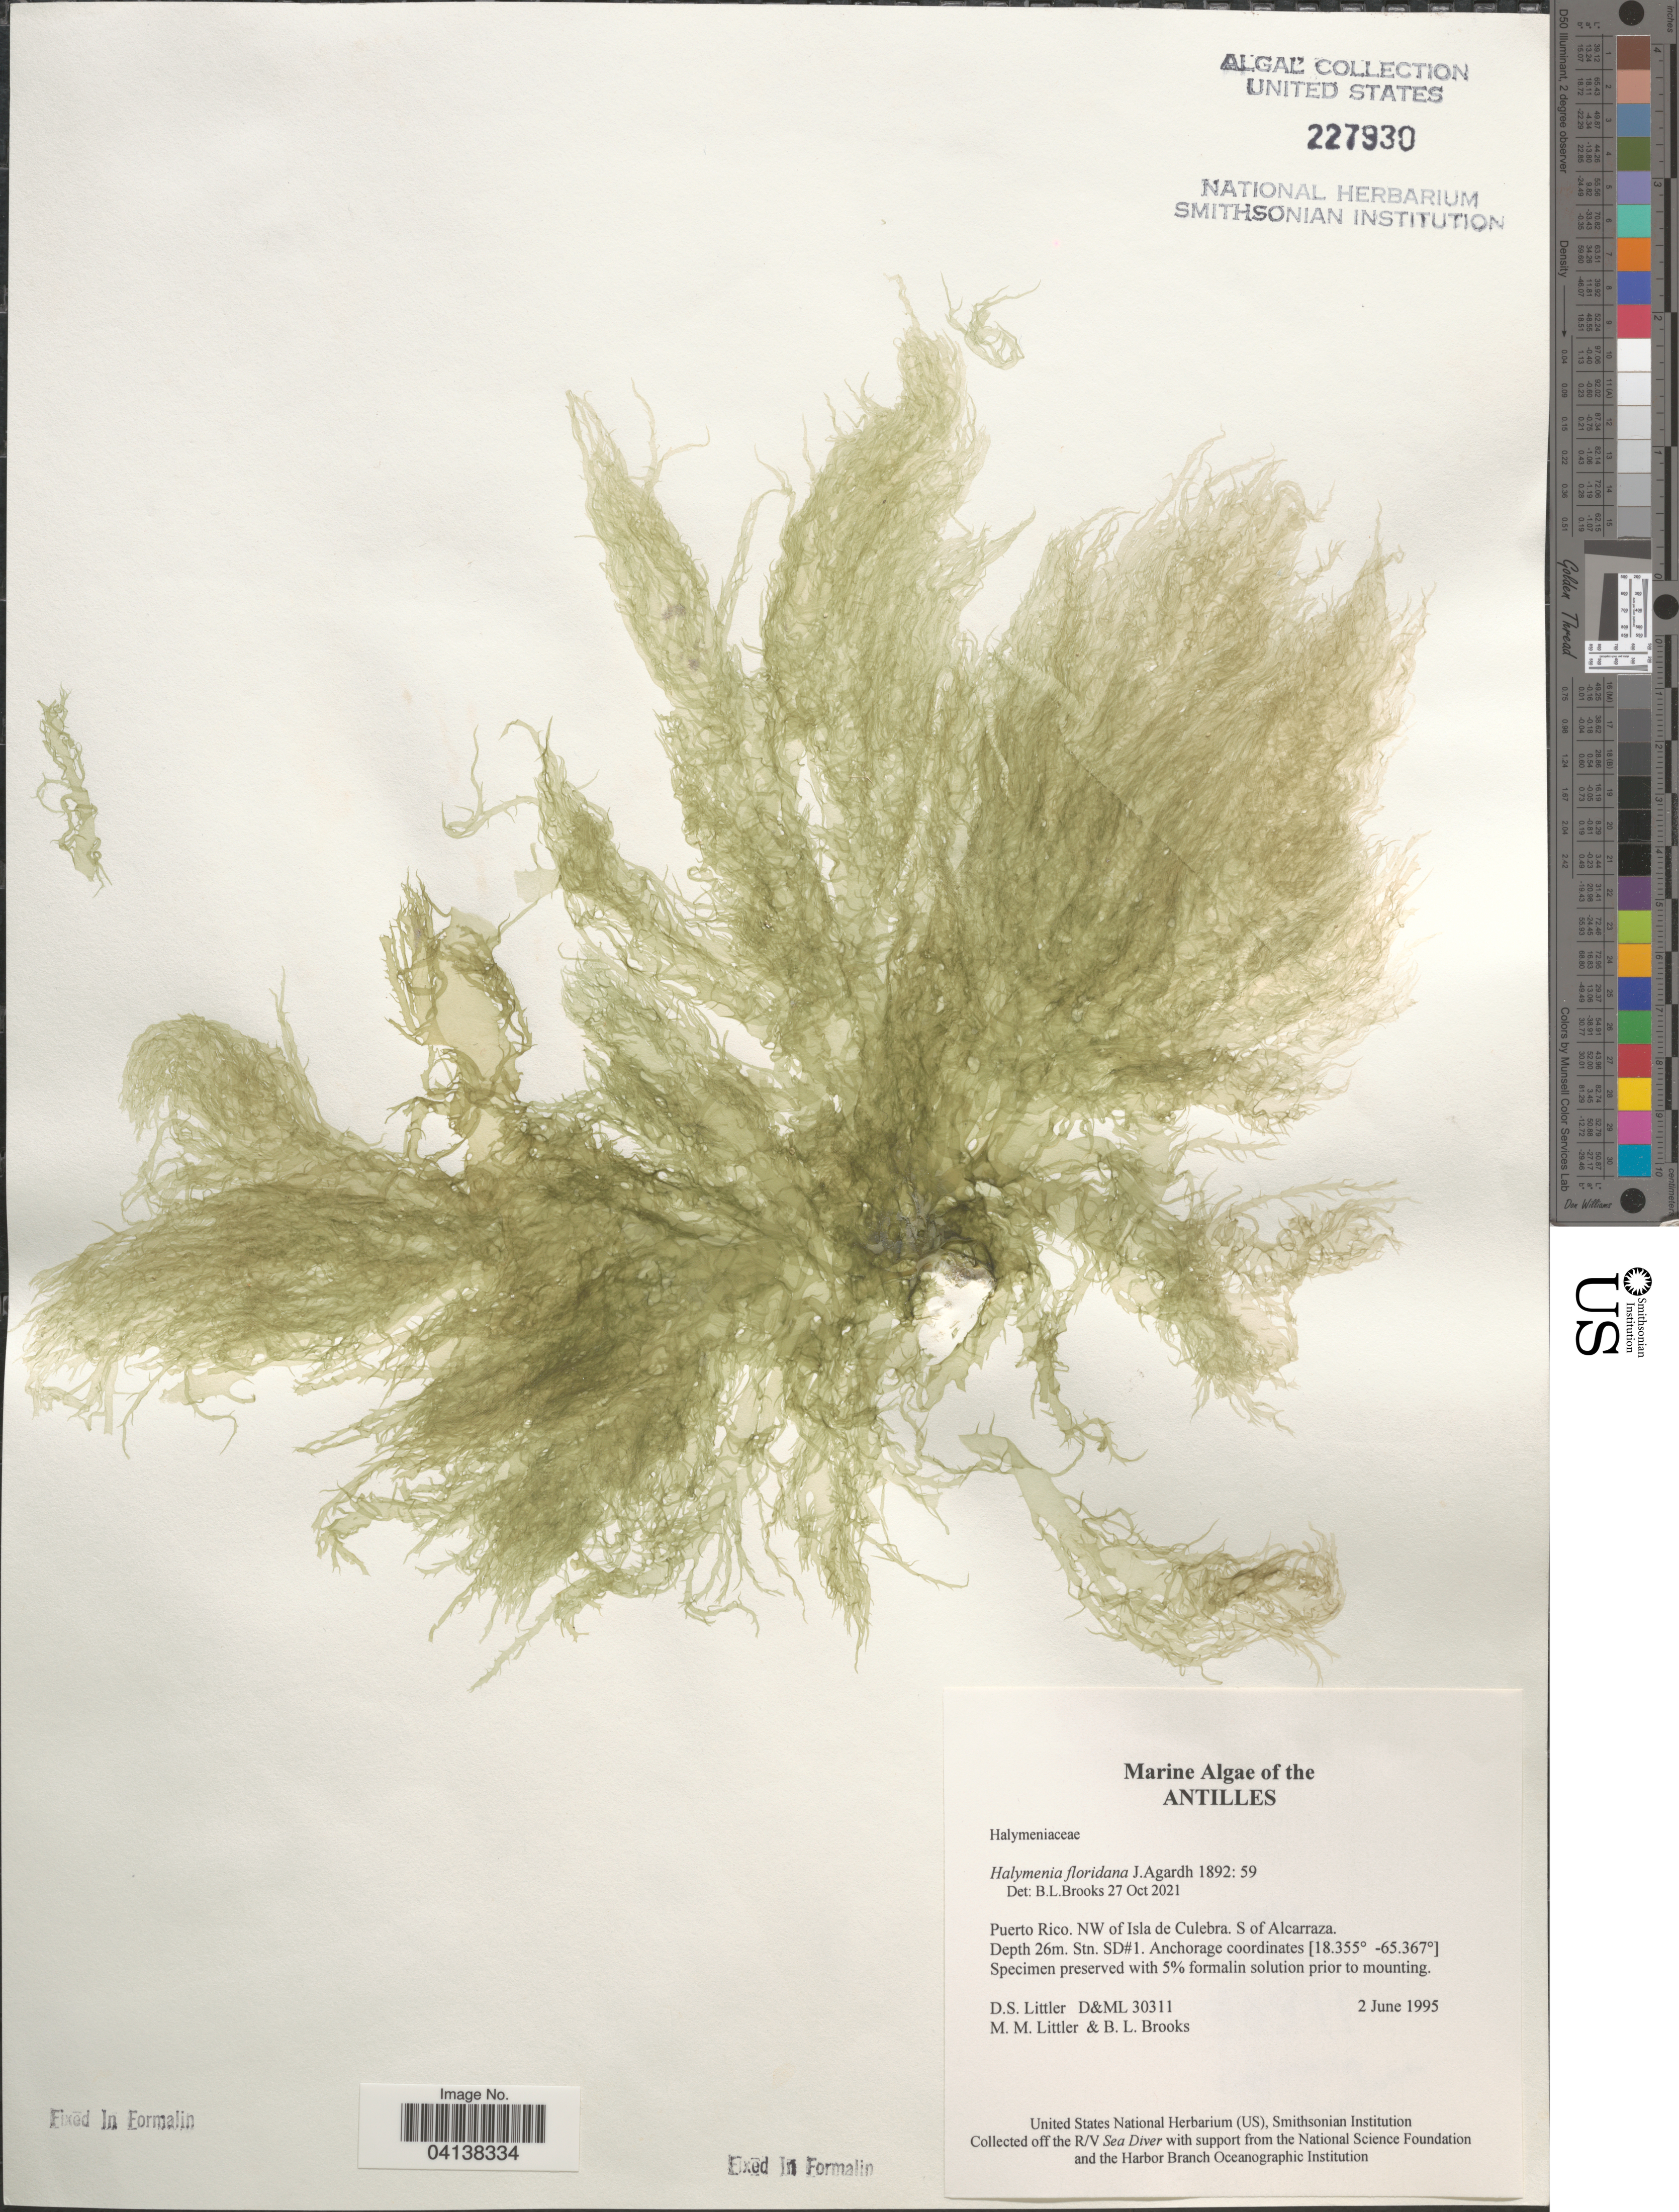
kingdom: Plantae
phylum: Rhodophyta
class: Florideophyceae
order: Halymeniales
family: Halymeniaceae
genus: Halymenia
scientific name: Halymenia floridana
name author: J. Agardh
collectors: D. S. Littler & B. Brooks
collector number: D&ML 30311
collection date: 1995-06-02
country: Puerto Rico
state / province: Culebra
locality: Antilles. NW of Isla de Culebra. S of Alcarraza. Stn. SD#1.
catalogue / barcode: US 227930